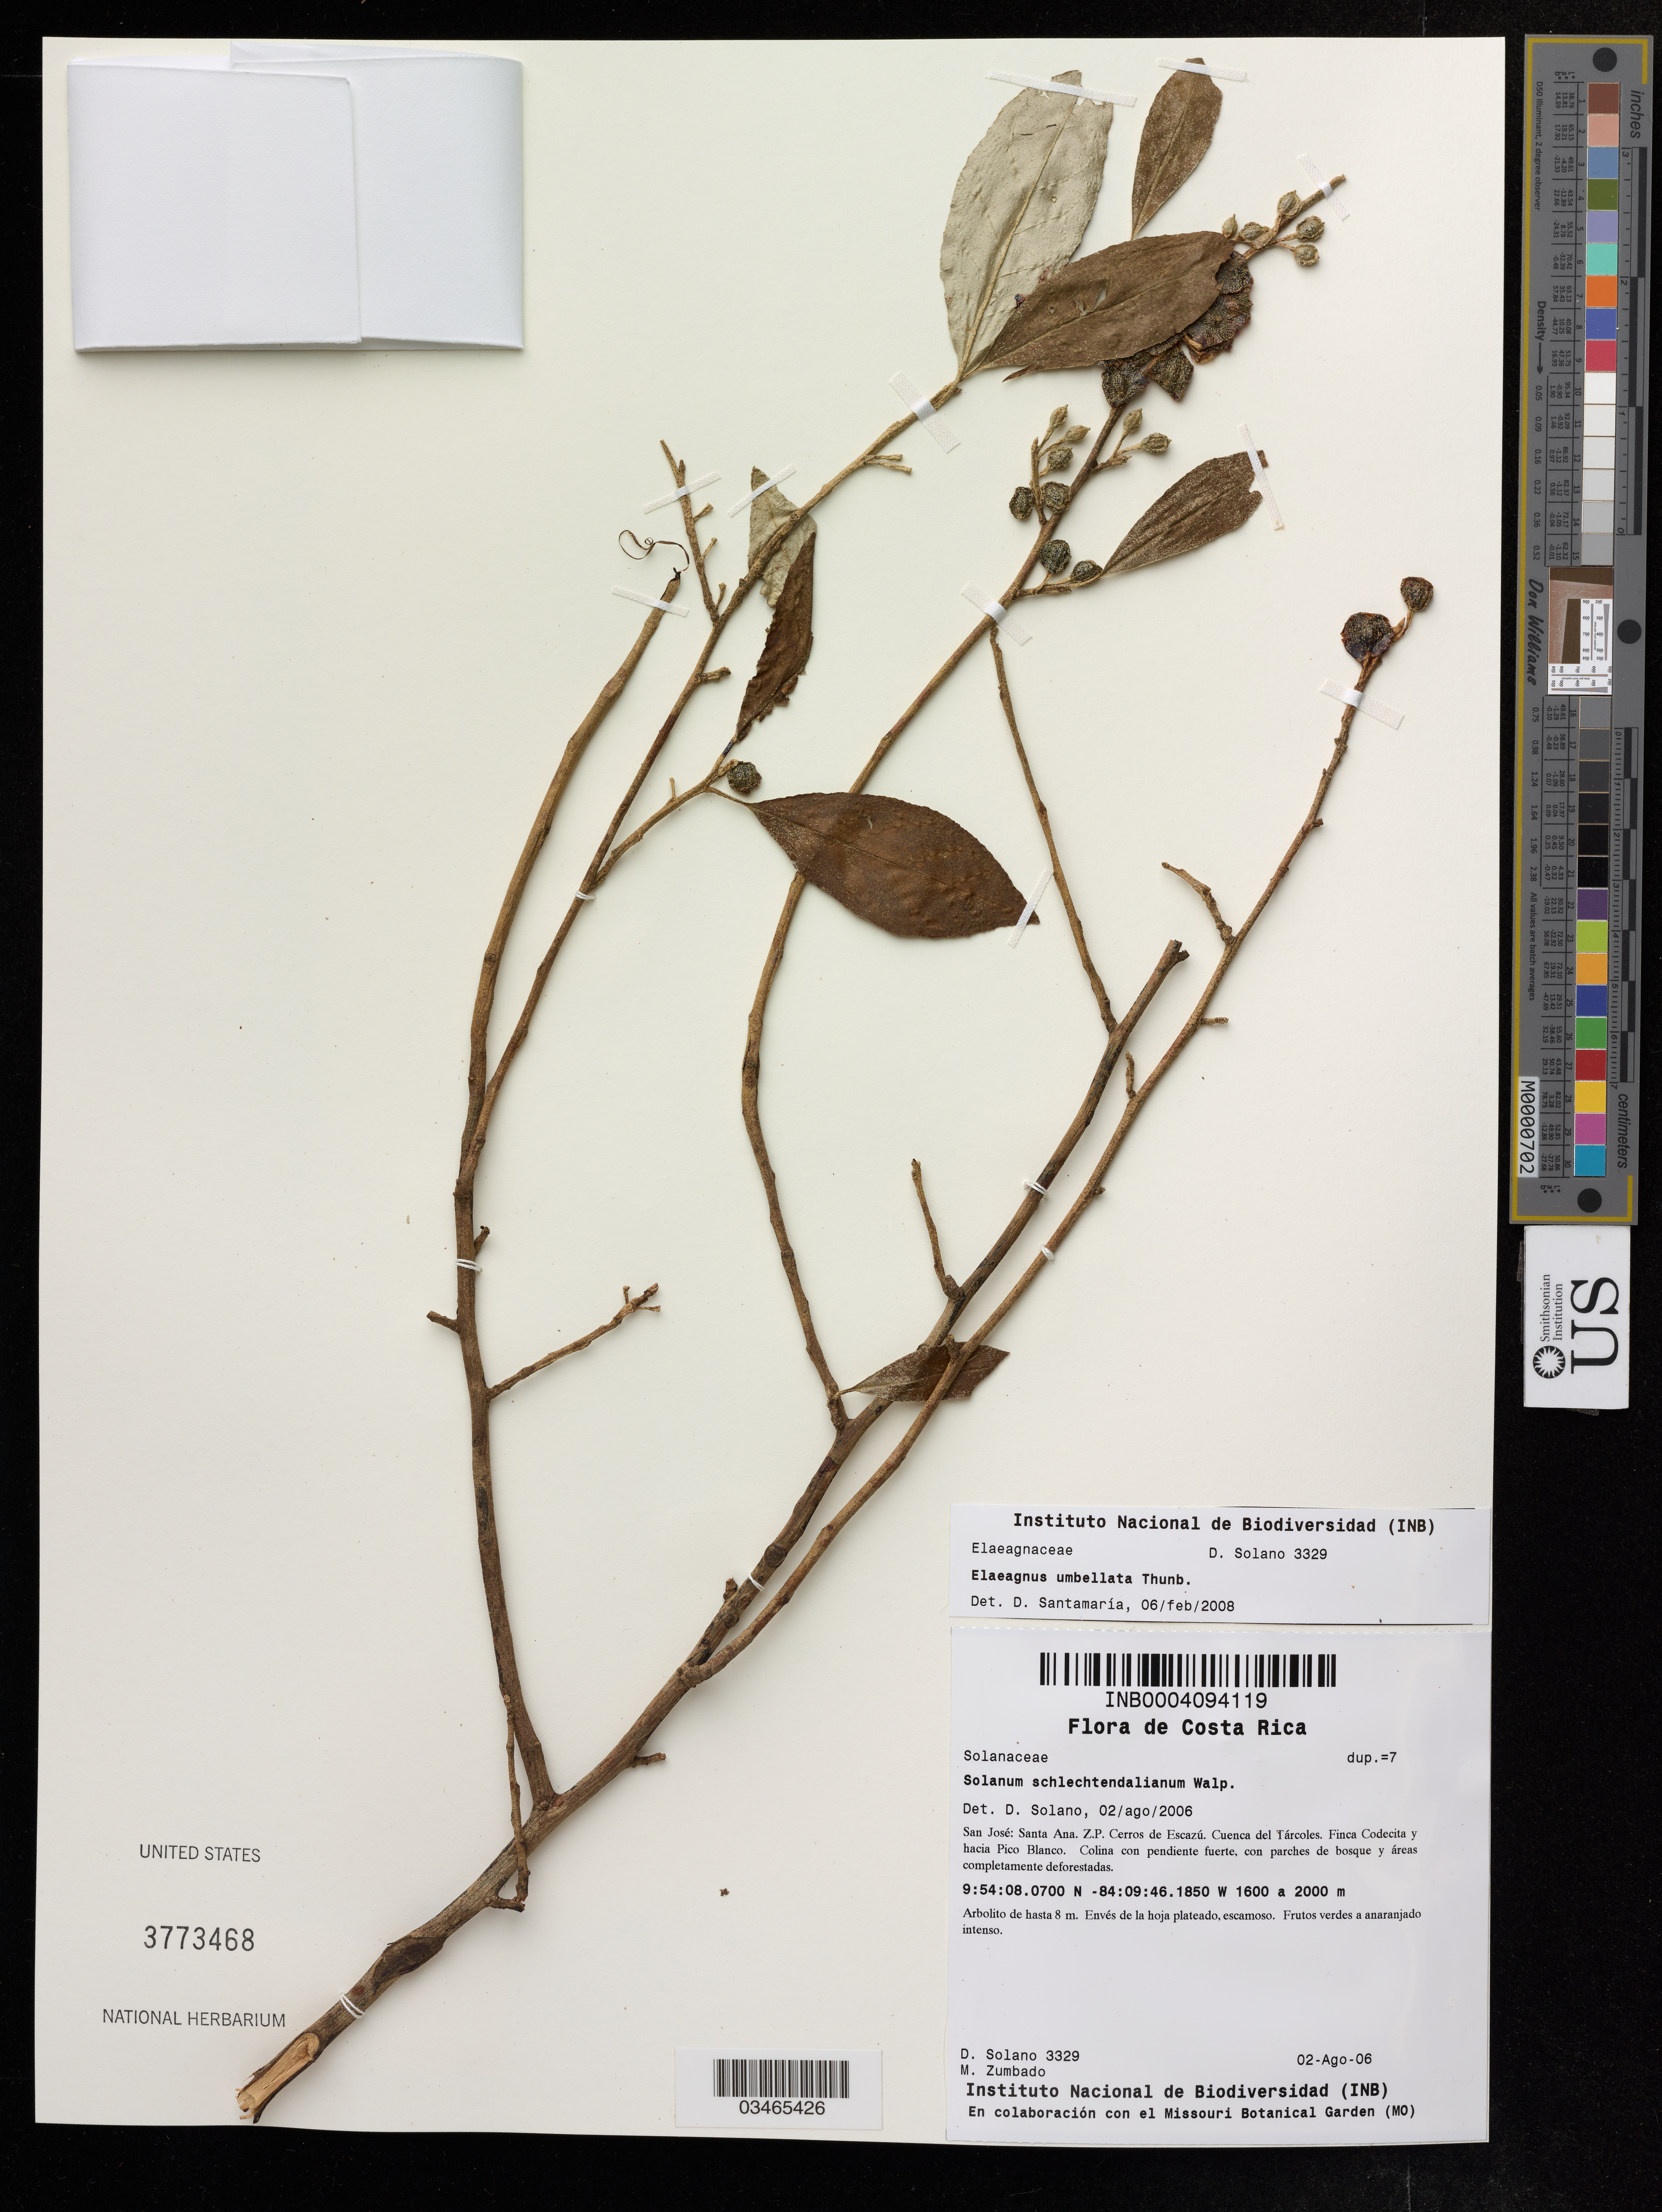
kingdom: Plantae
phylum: Tracheophyta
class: Magnoliopsida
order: Rosales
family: Elaeagnaceae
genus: Elaeagnus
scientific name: Elaeagnus umbellata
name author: Thunb.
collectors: D. Solano & M. Zumbado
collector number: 3329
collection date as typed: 2 Aug06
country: Costa Rica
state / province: San José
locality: Santa Ana. Z.P. Cerros de Escazu. Cuenca del Tarcoles. Finca Codecita y hacia Pico Blanco.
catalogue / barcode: US 3773468